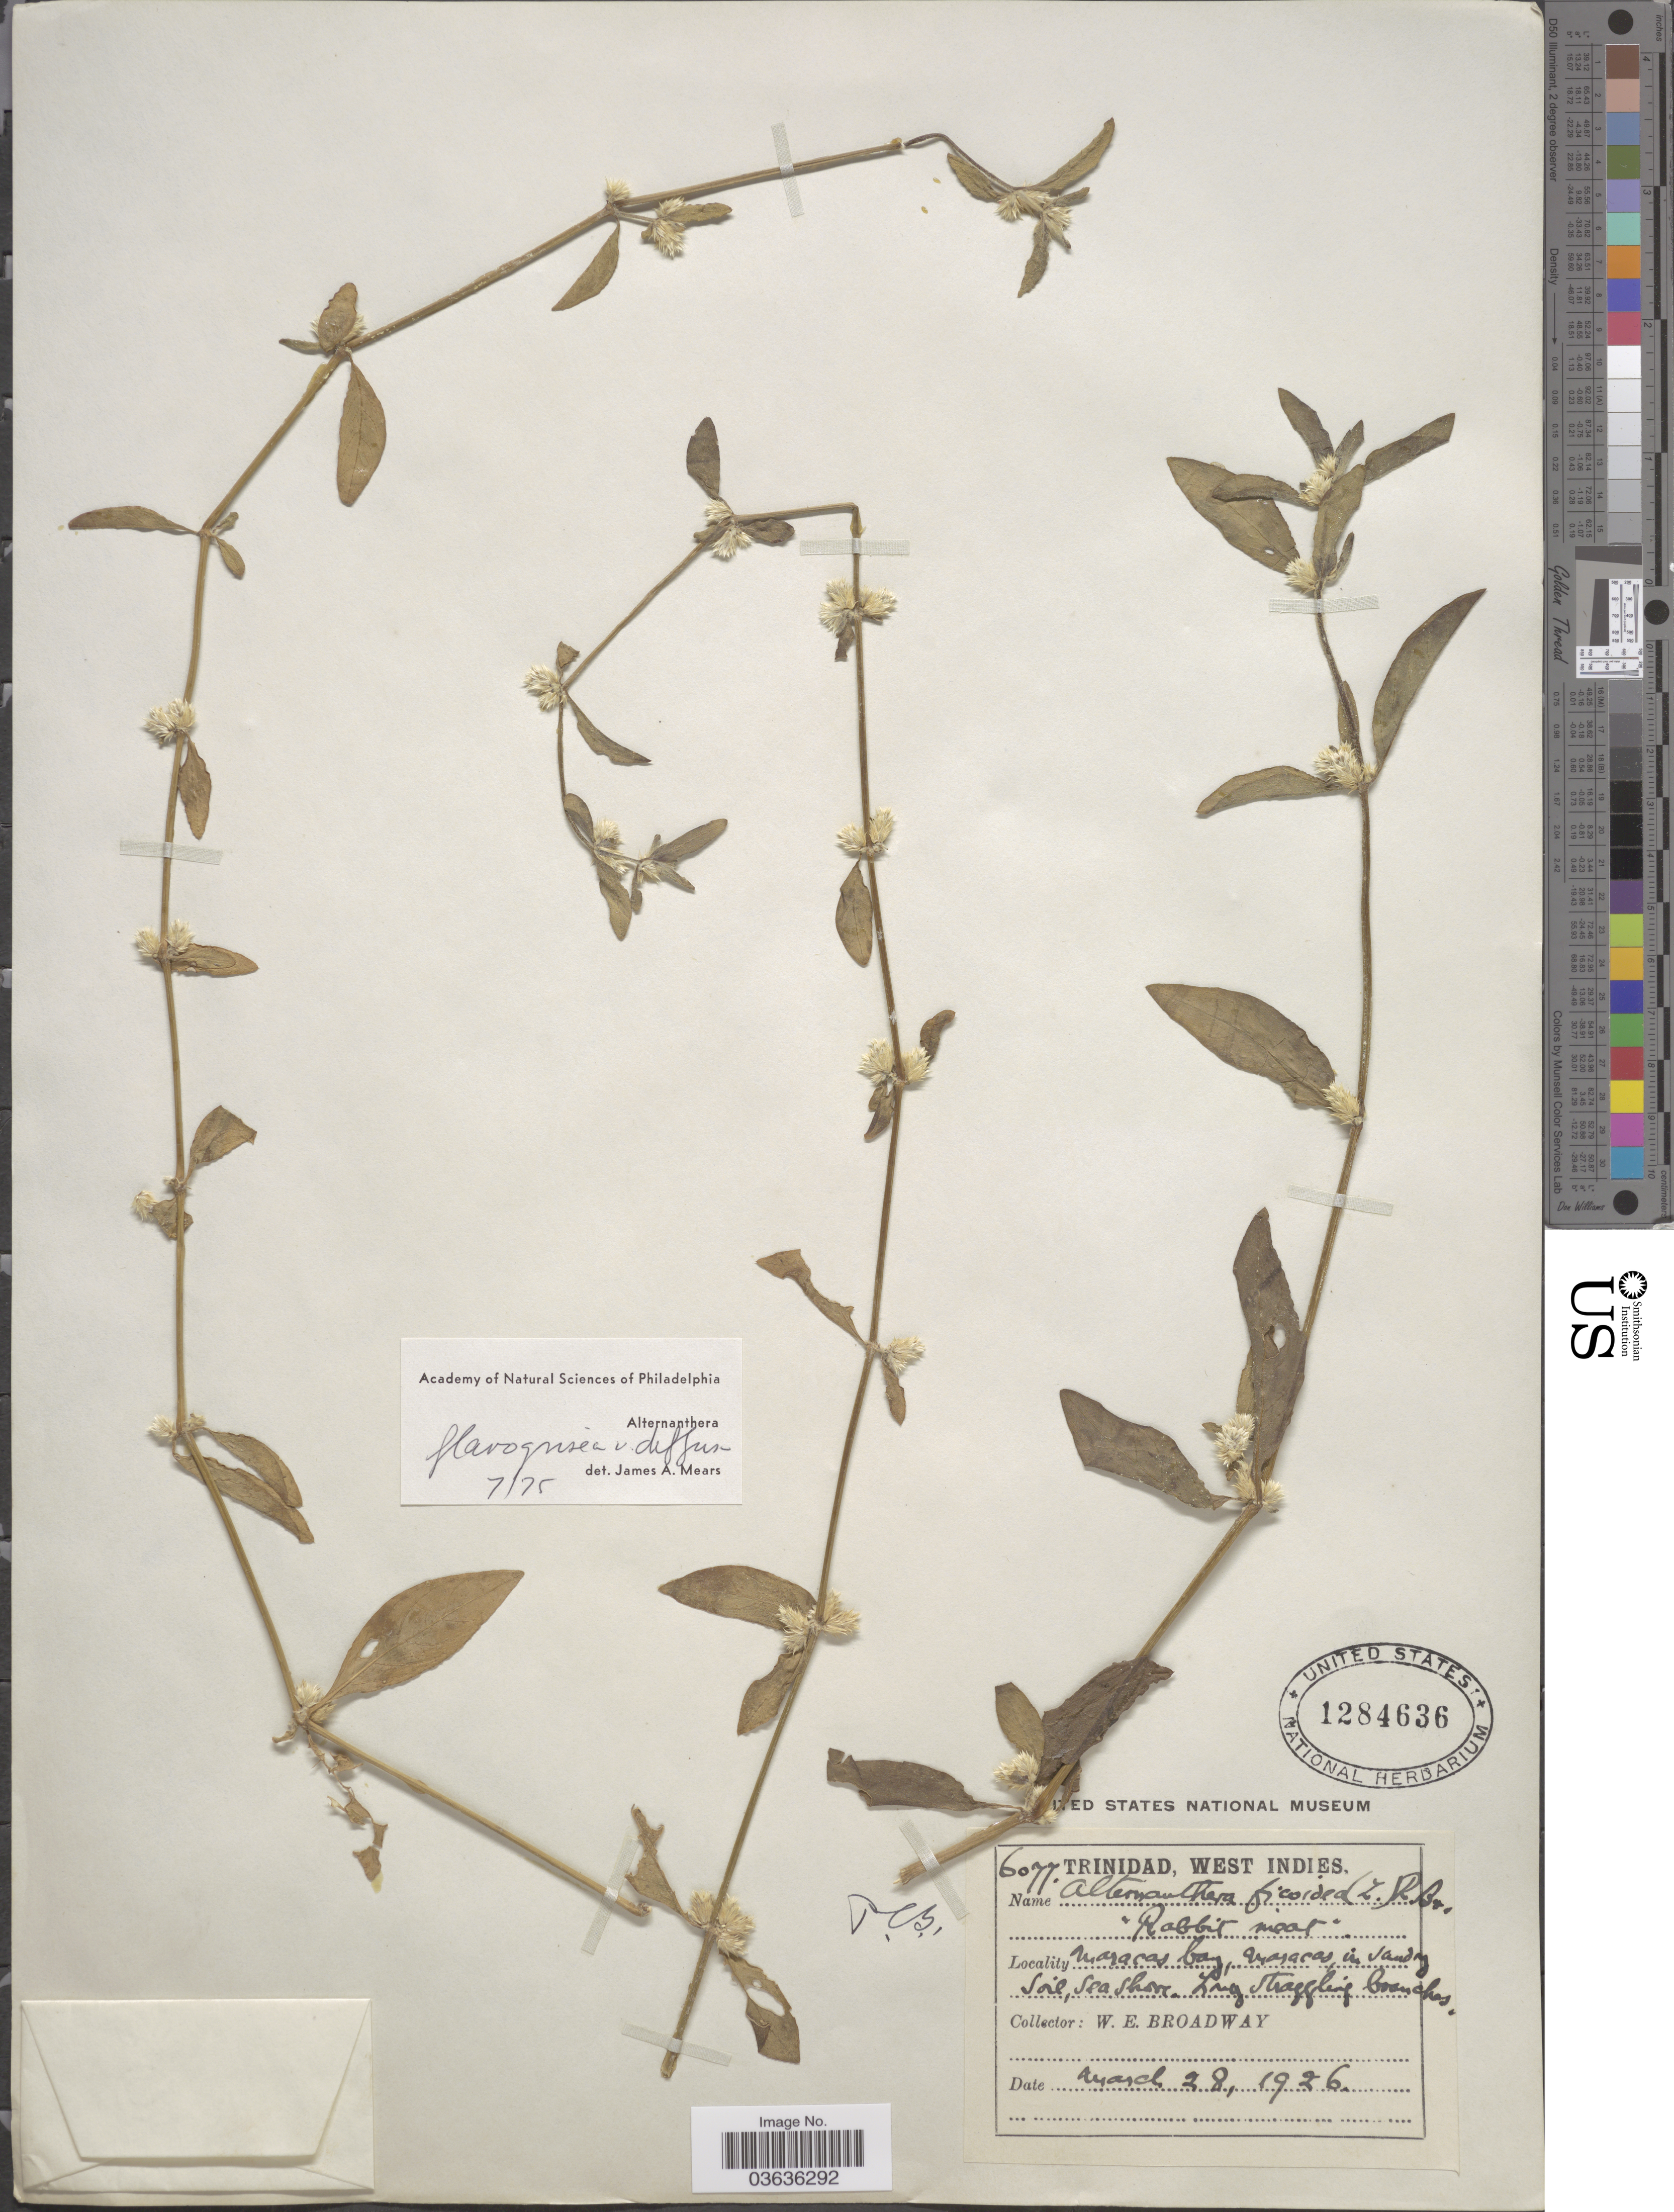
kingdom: Plantae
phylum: Tracheophyta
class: Magnoliopsida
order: Caryophyllales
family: Amaranthaceae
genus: Alternanthera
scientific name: Alternanthera flavogrisea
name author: Urb.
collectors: W. E. Broadway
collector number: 6077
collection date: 1926-03-28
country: Trinidad and Tobago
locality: Trinidad. Maracas bay.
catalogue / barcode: US 1284636